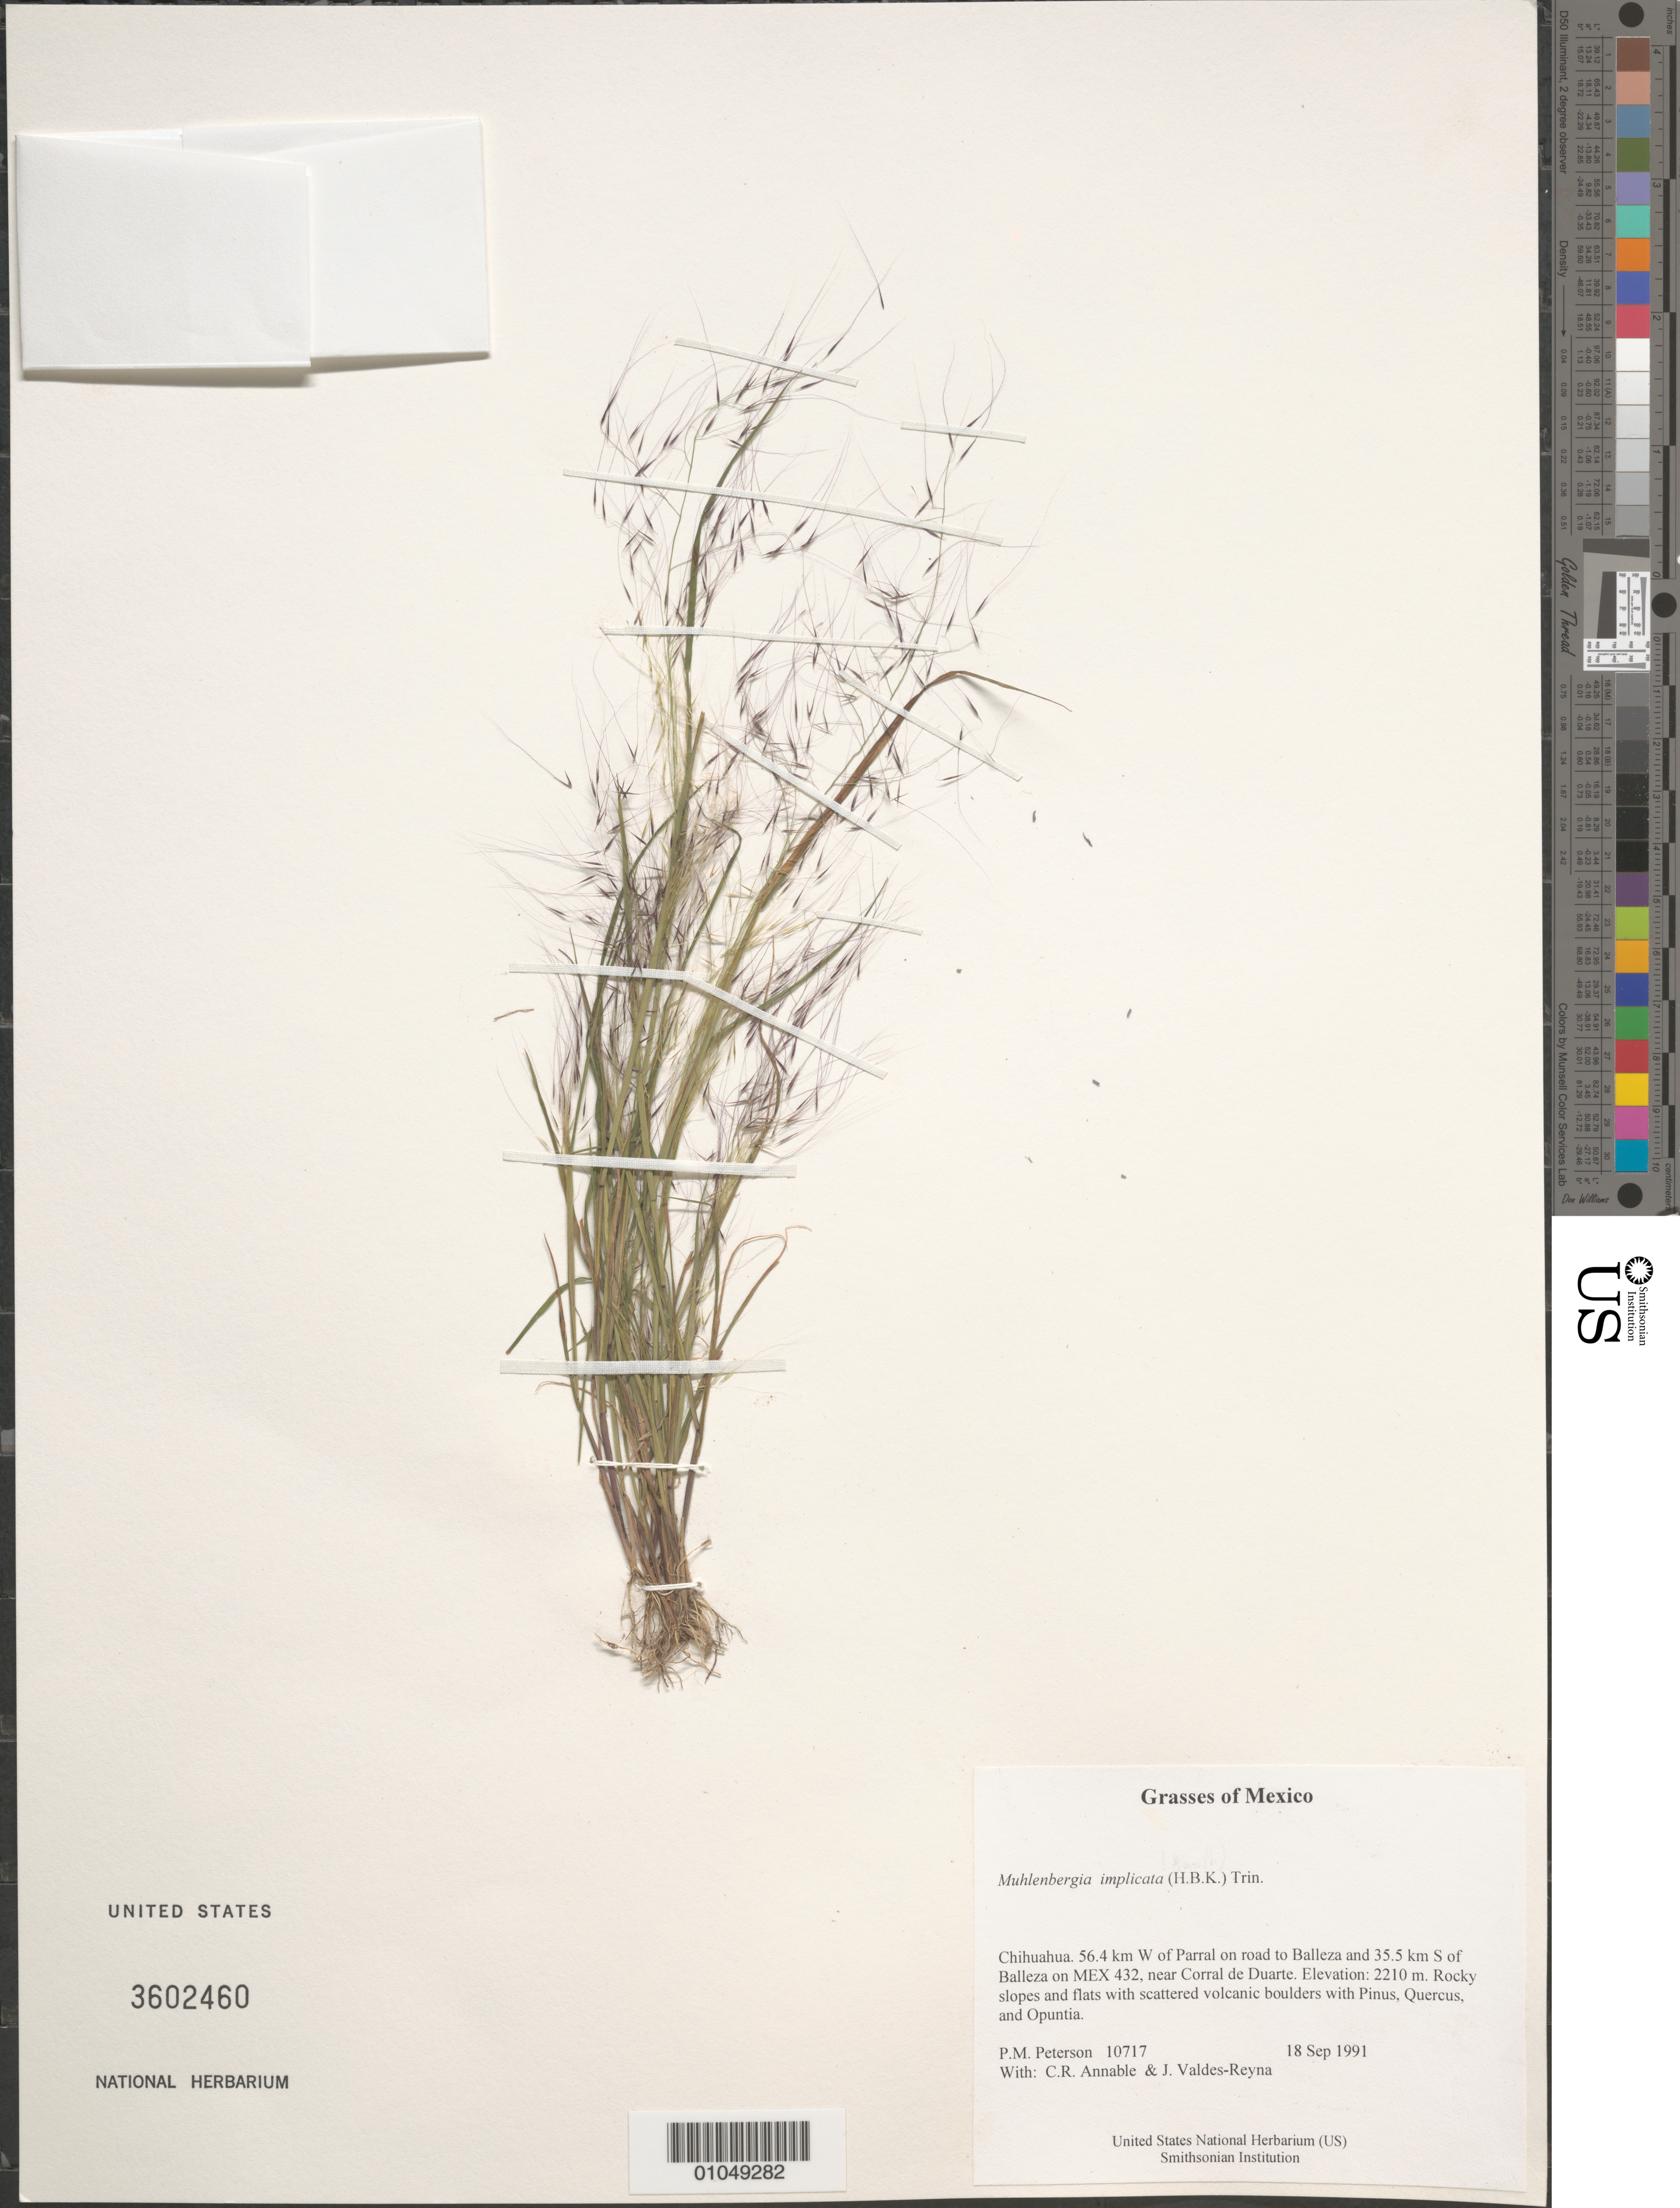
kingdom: Plantae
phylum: Tracheophyta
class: Liliopsida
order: Poales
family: Poaceae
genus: Muhlenbergia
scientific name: Muhlenbergia implicata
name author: (Kunth) Trin.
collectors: P. M. Peterson, C. R. Annable & J. Valdés-Reyna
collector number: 10717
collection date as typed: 18 Sep 1991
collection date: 1991-09-18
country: Mexico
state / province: Chihuahua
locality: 56.4 km W of Parral on road to Balleza and 35.5 km S of Balleza on MEX 432, near Corral de Duarte.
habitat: Rocky slopes and flats with scattered volcanic boulders with Pinus, Quercus, and Opuntia.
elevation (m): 2210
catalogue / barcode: US 3602460